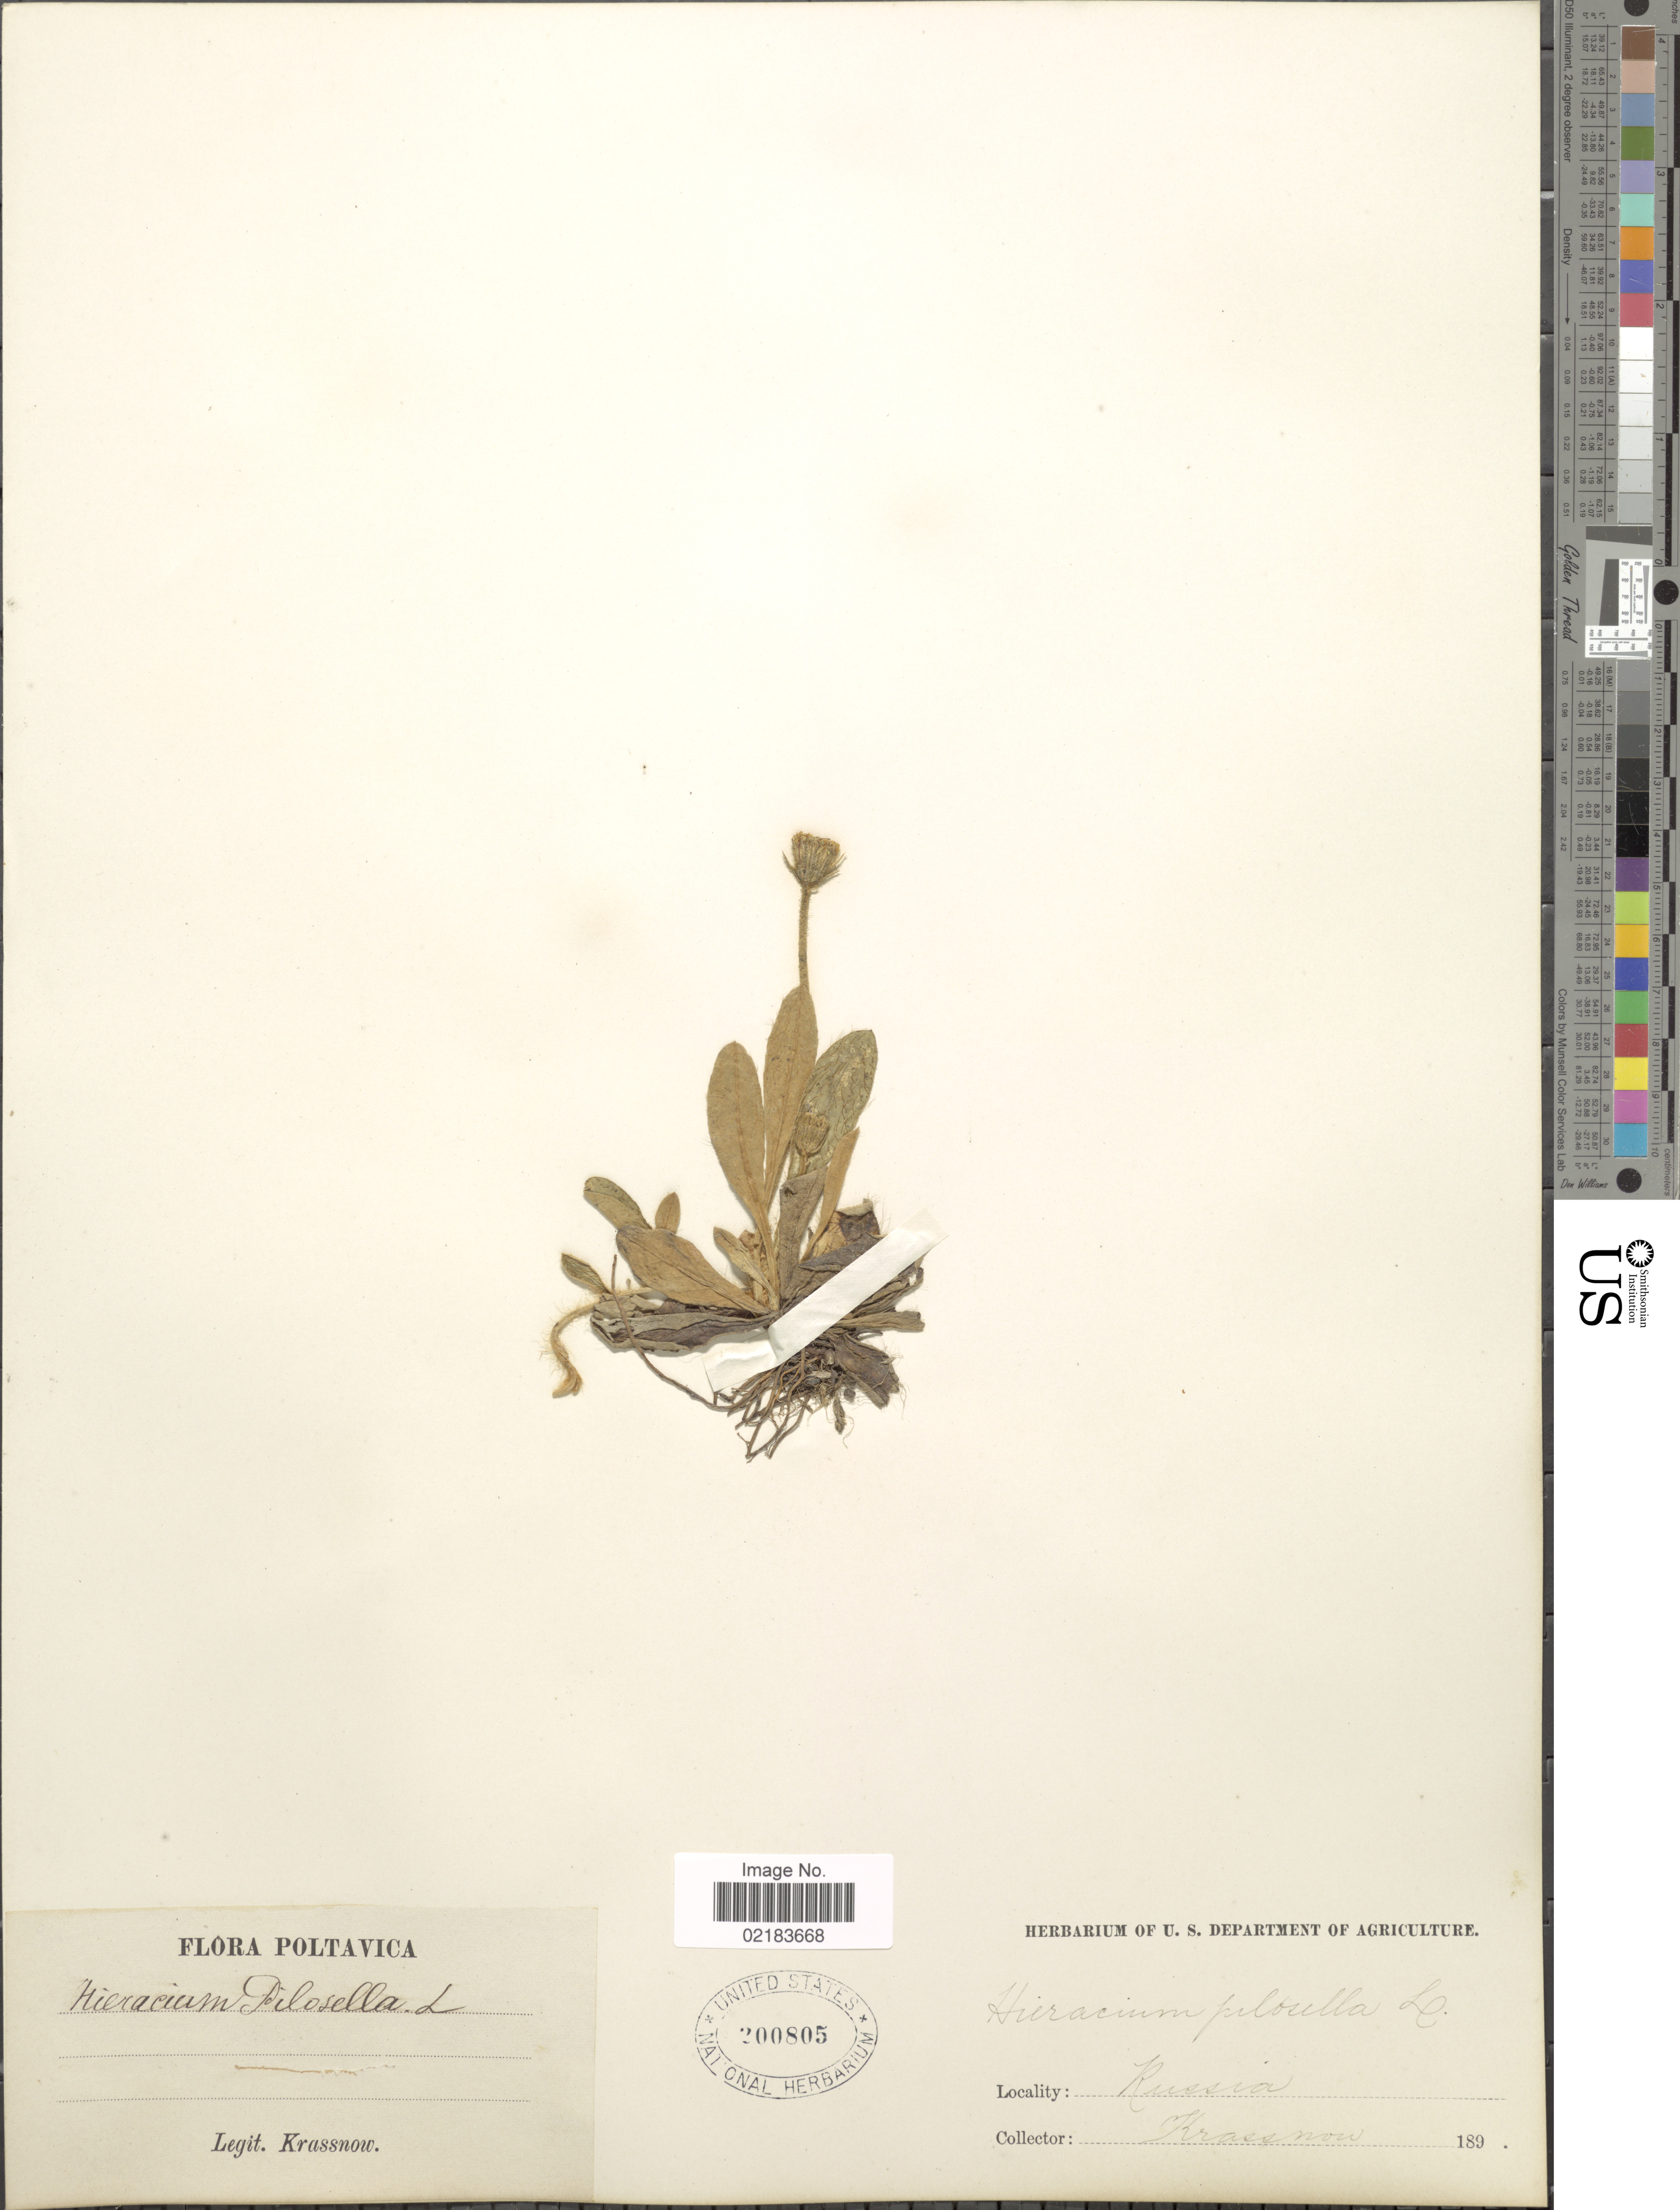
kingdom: Plantae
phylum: Tracheophyta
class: Magnoliopsida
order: Asterales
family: Asteraceae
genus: Pilosella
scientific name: Pilosella officinarum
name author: Vaill.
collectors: -. Krassnow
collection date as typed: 189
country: Ukraine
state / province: Poltava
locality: Poltavica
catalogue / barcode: US 200805